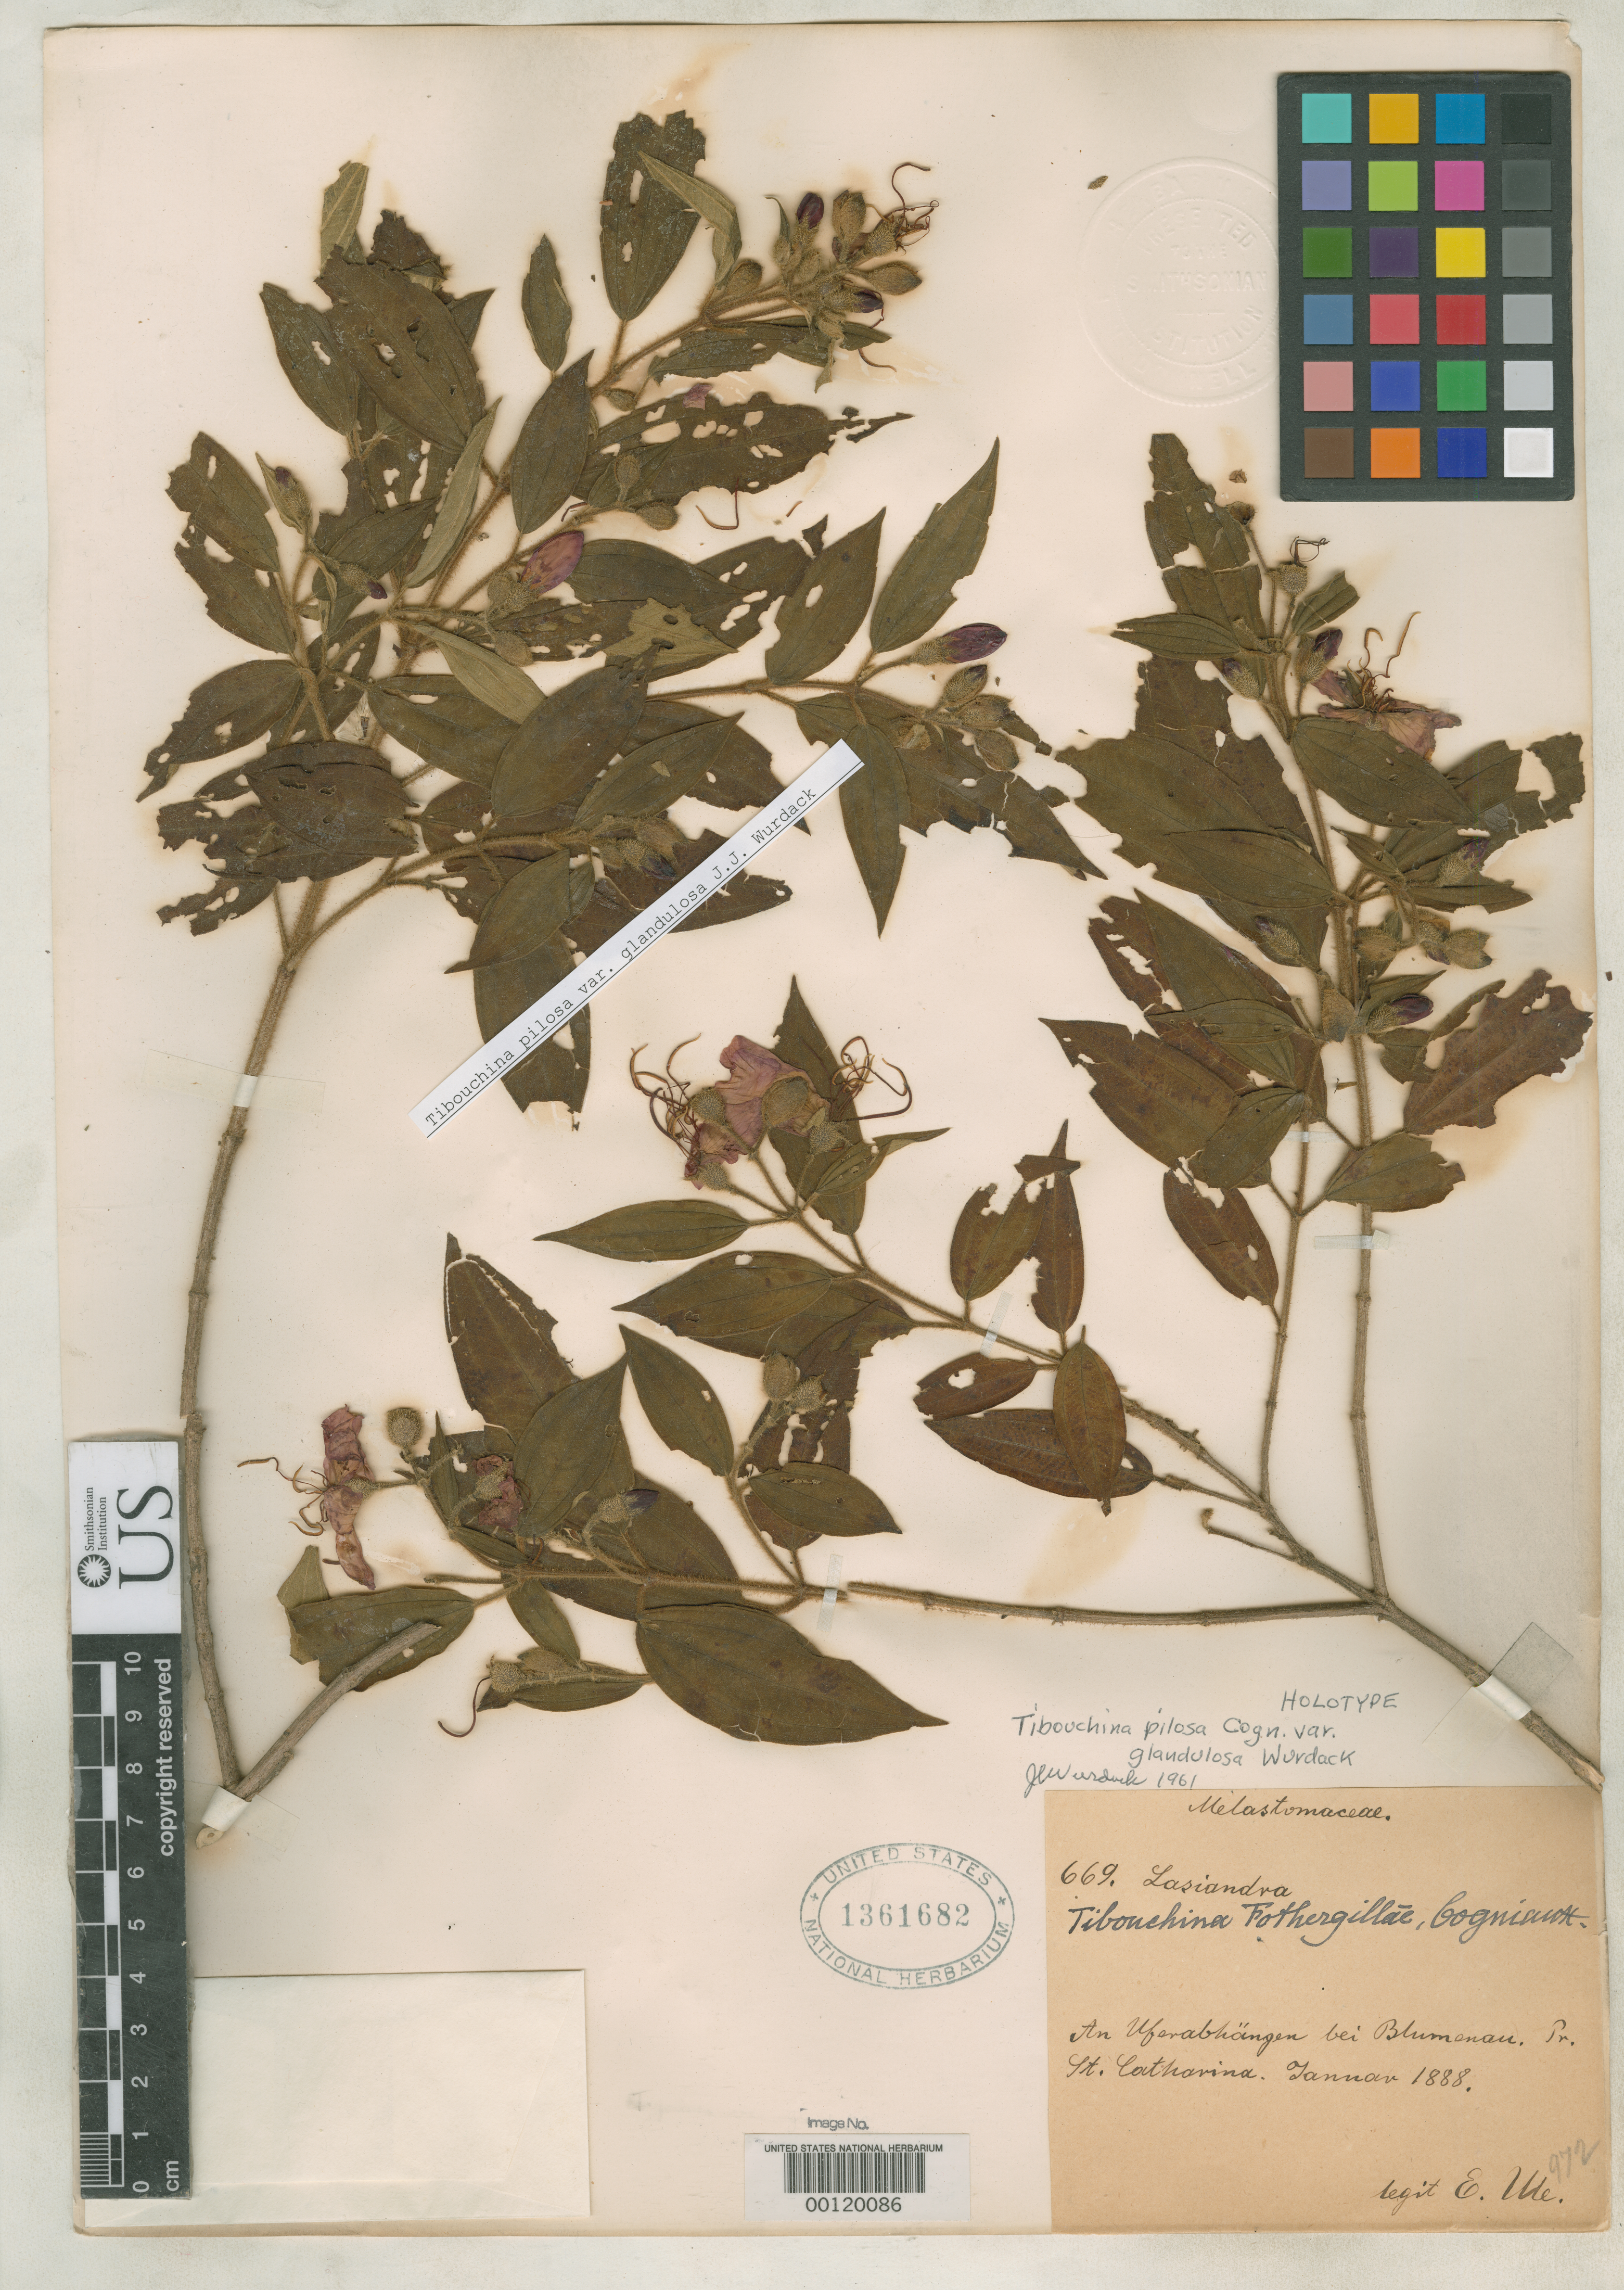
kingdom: Plantae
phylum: Tracheophyta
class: Magnoliopsida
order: Myrtales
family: Melastomataceae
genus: Tibouchina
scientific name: Tibouchina pilosa var. glandulosa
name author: Wurdack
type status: Holotype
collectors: E. H. Ule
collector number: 669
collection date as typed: Jan 1888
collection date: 1888-01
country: Brazil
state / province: Santa Catarina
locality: Rohr im Wald der Velha bei Blumenau.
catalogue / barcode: US 1361682